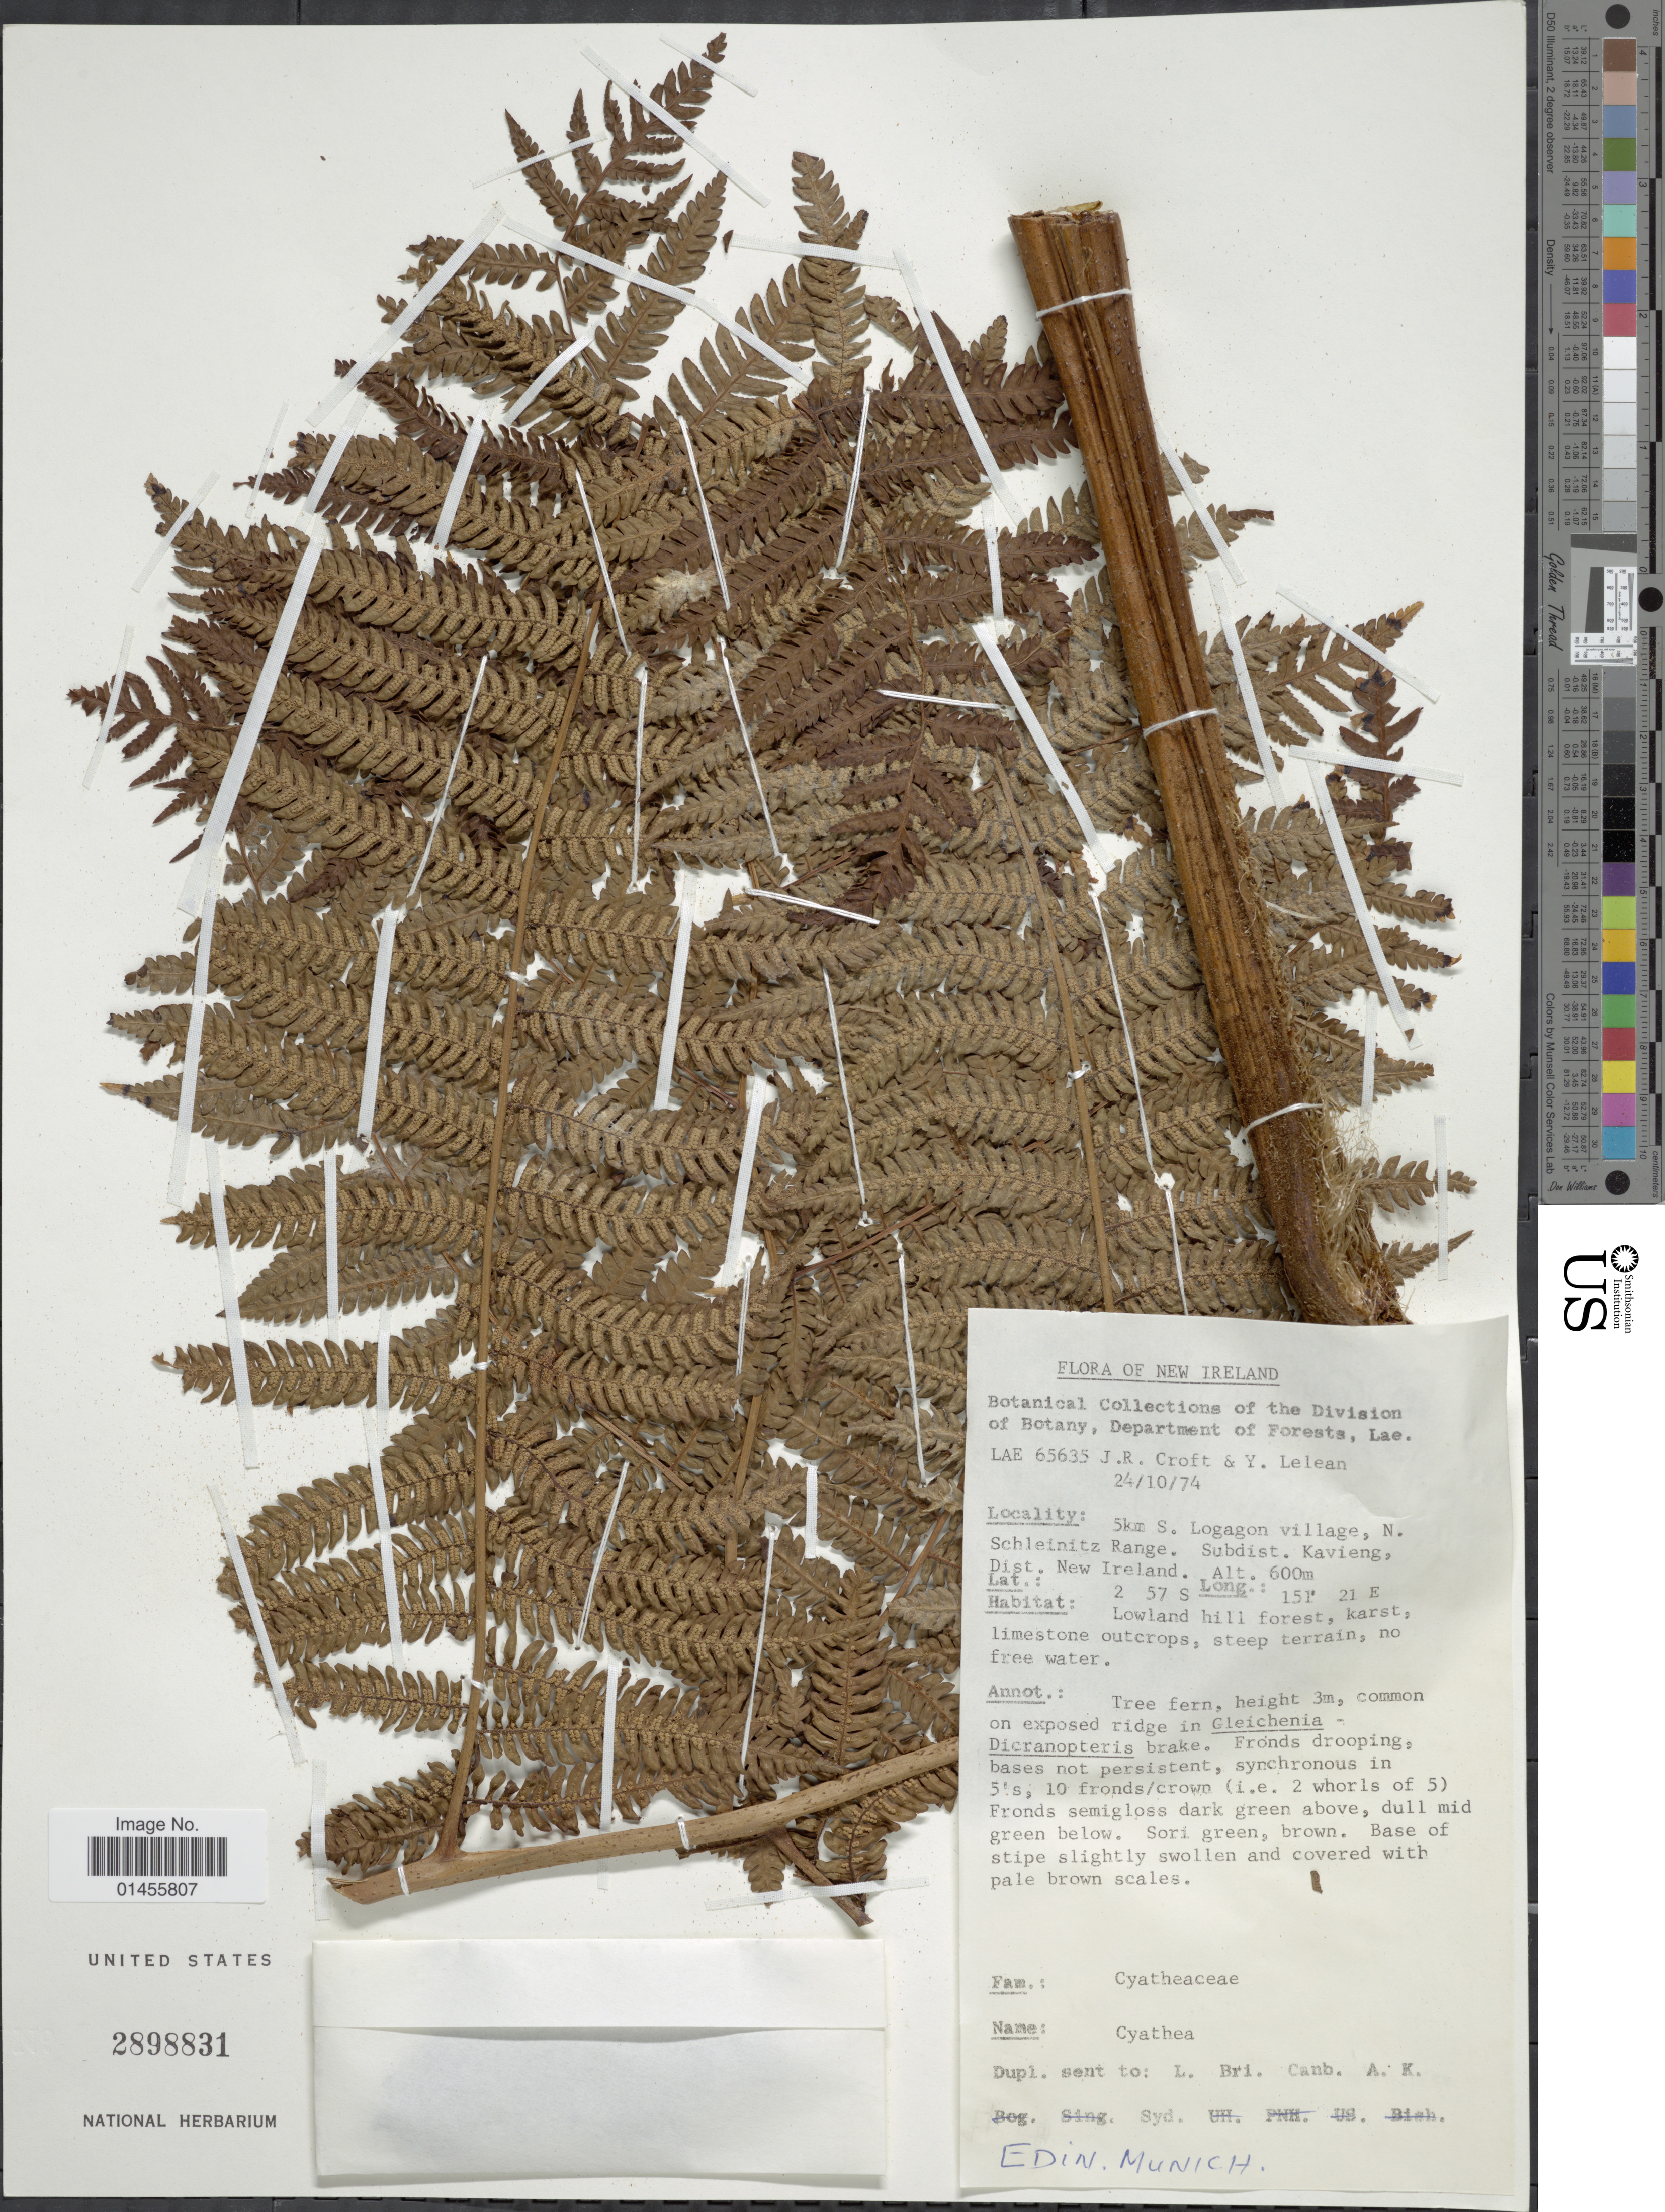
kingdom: Plantae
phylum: Tracheophyta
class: Polypodiopsida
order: Cyatheales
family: Cyatheaceae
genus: Alsophila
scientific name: Alsophila sp.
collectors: J. R. Croft & Y. Lelean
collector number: LAE 65635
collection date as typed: Transcribed d/m/y: 24/10/74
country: Papua New Guinea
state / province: New Ireland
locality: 5 km S. of Logagon village, N. Schleinitz Range. Subdist. Kavieng. Dist. New Ireland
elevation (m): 600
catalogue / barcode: US 2898831